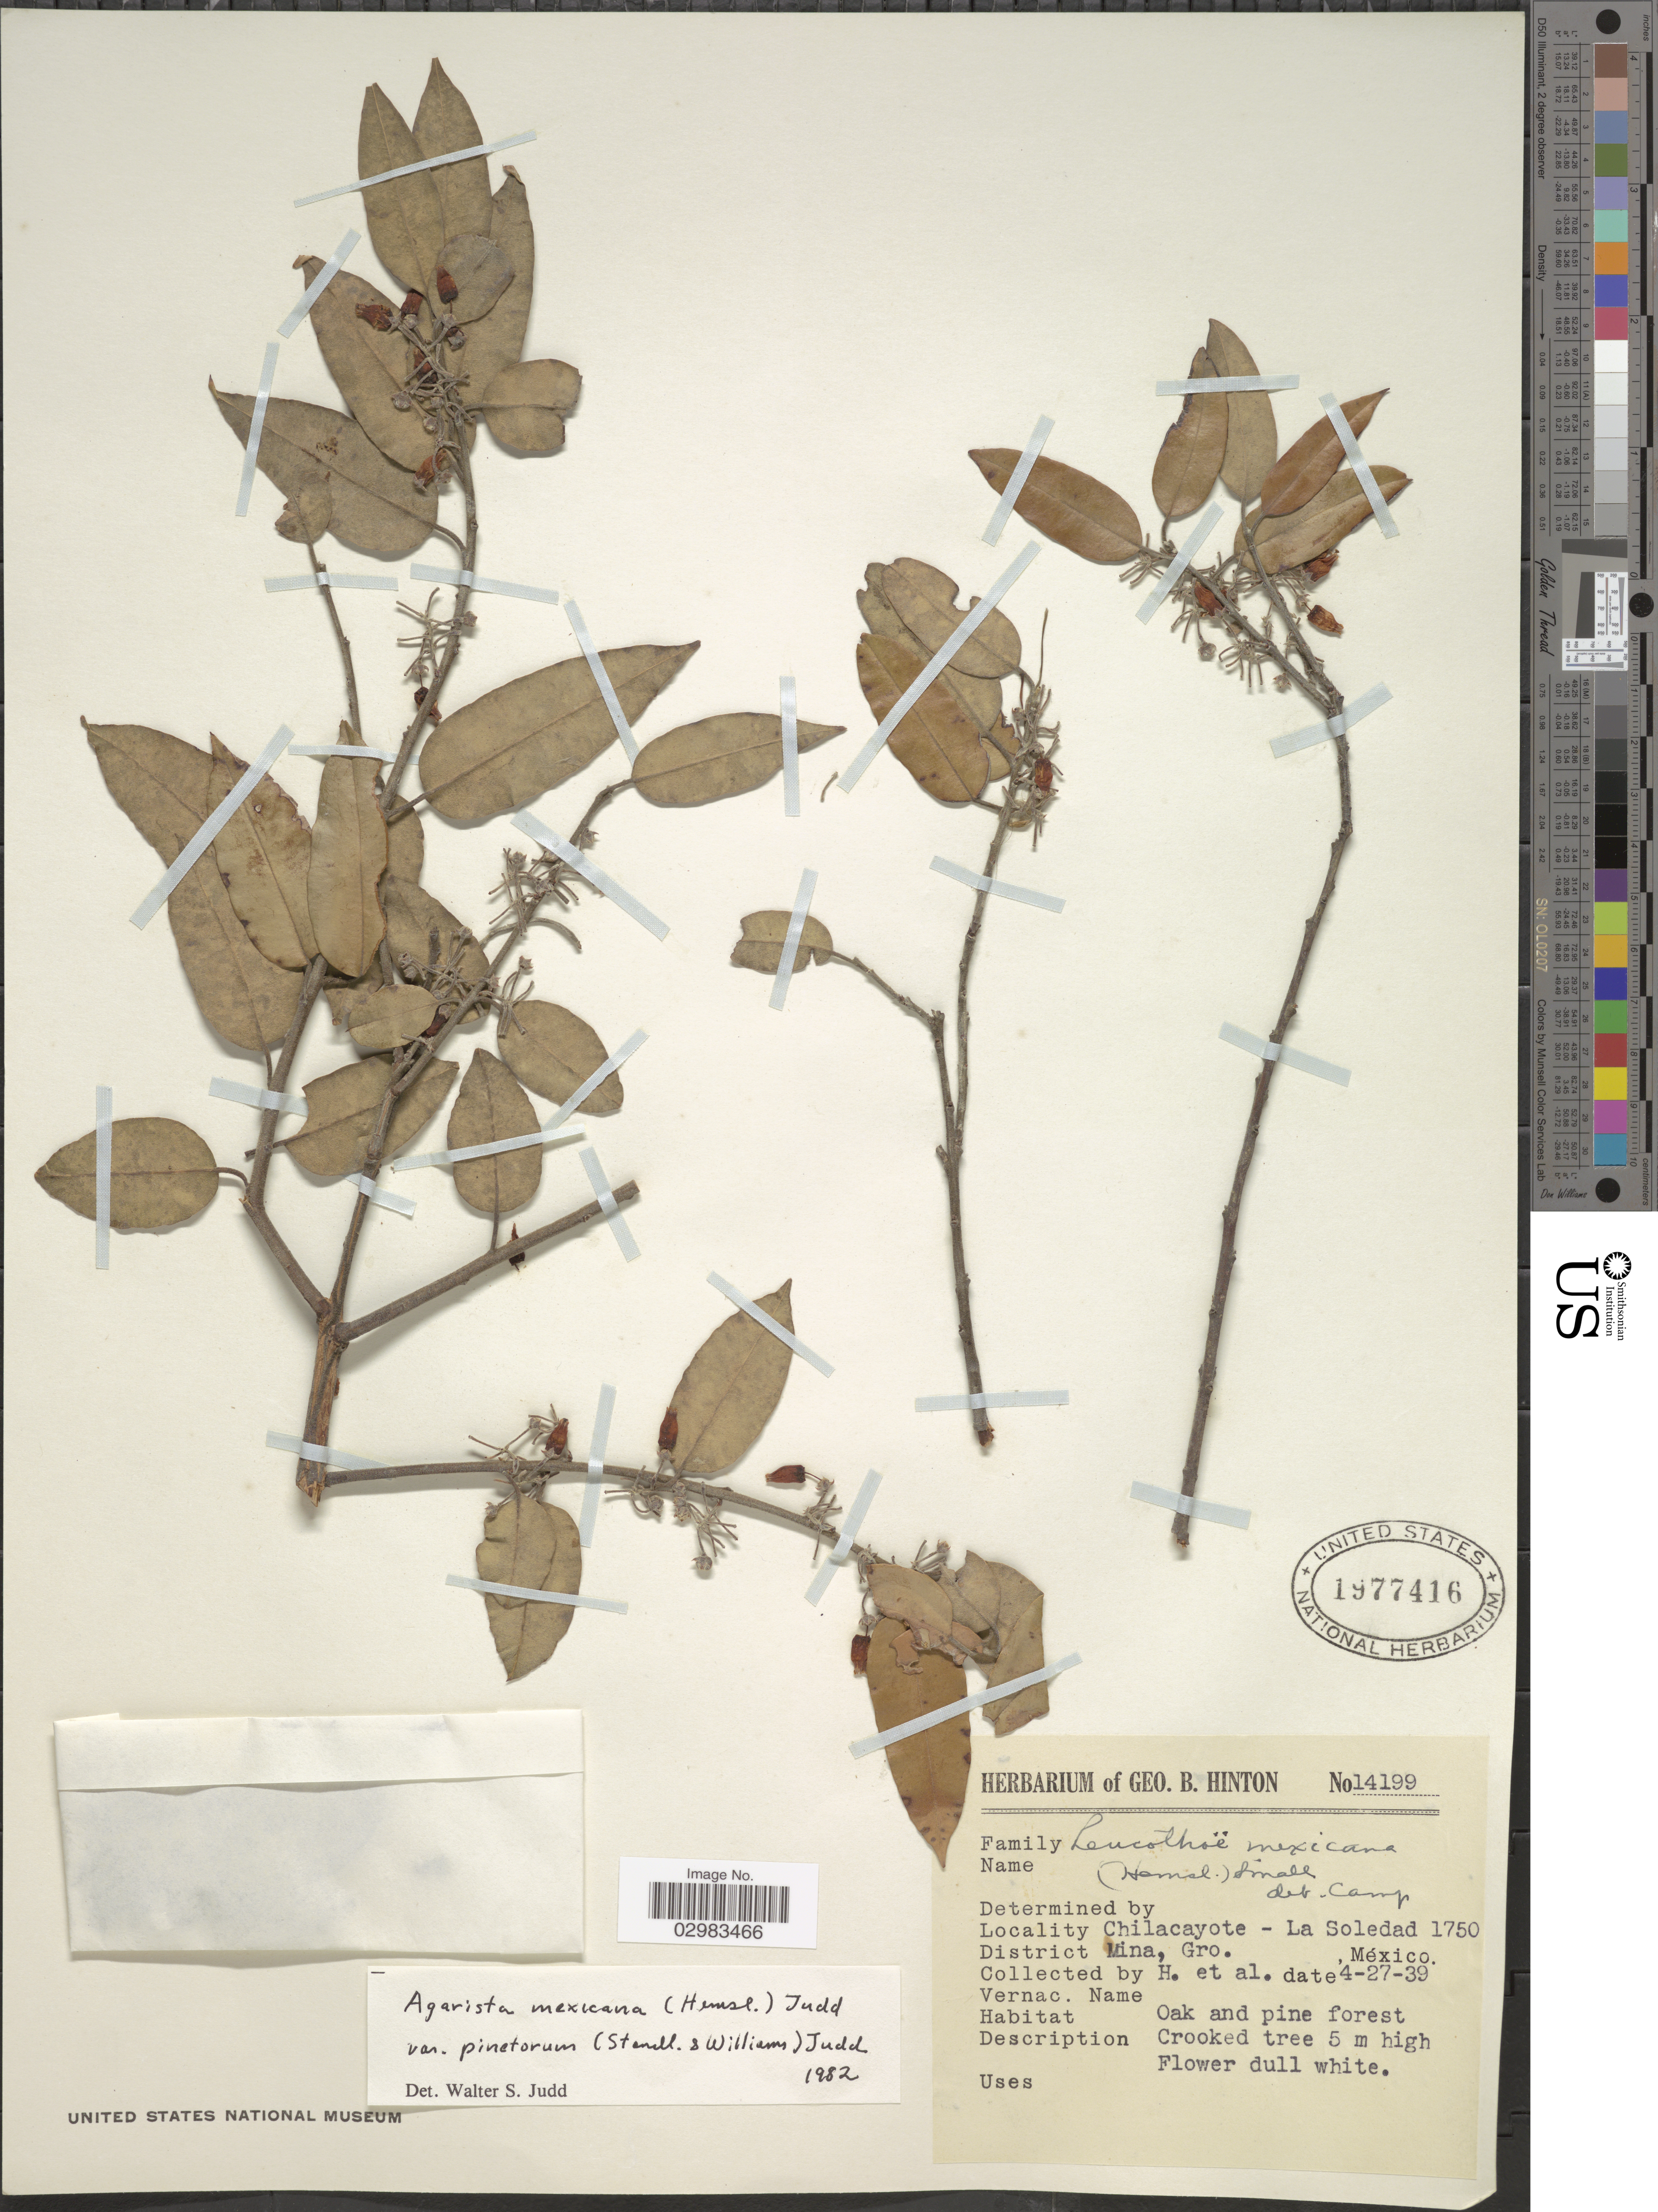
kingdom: Plantae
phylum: Tracheophyta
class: Magnoliopsida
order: Ericales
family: Ericaceae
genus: Leucothoe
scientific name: Leucothoë mexicana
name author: (Hemsl.) Small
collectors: G. B. Hinton & et al.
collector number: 14199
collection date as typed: Transcribed d/m/y: 27/4/39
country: Mexico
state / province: Guerrero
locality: Chilacayote - La Soledad. District Mina.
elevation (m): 1750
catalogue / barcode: US 1977416